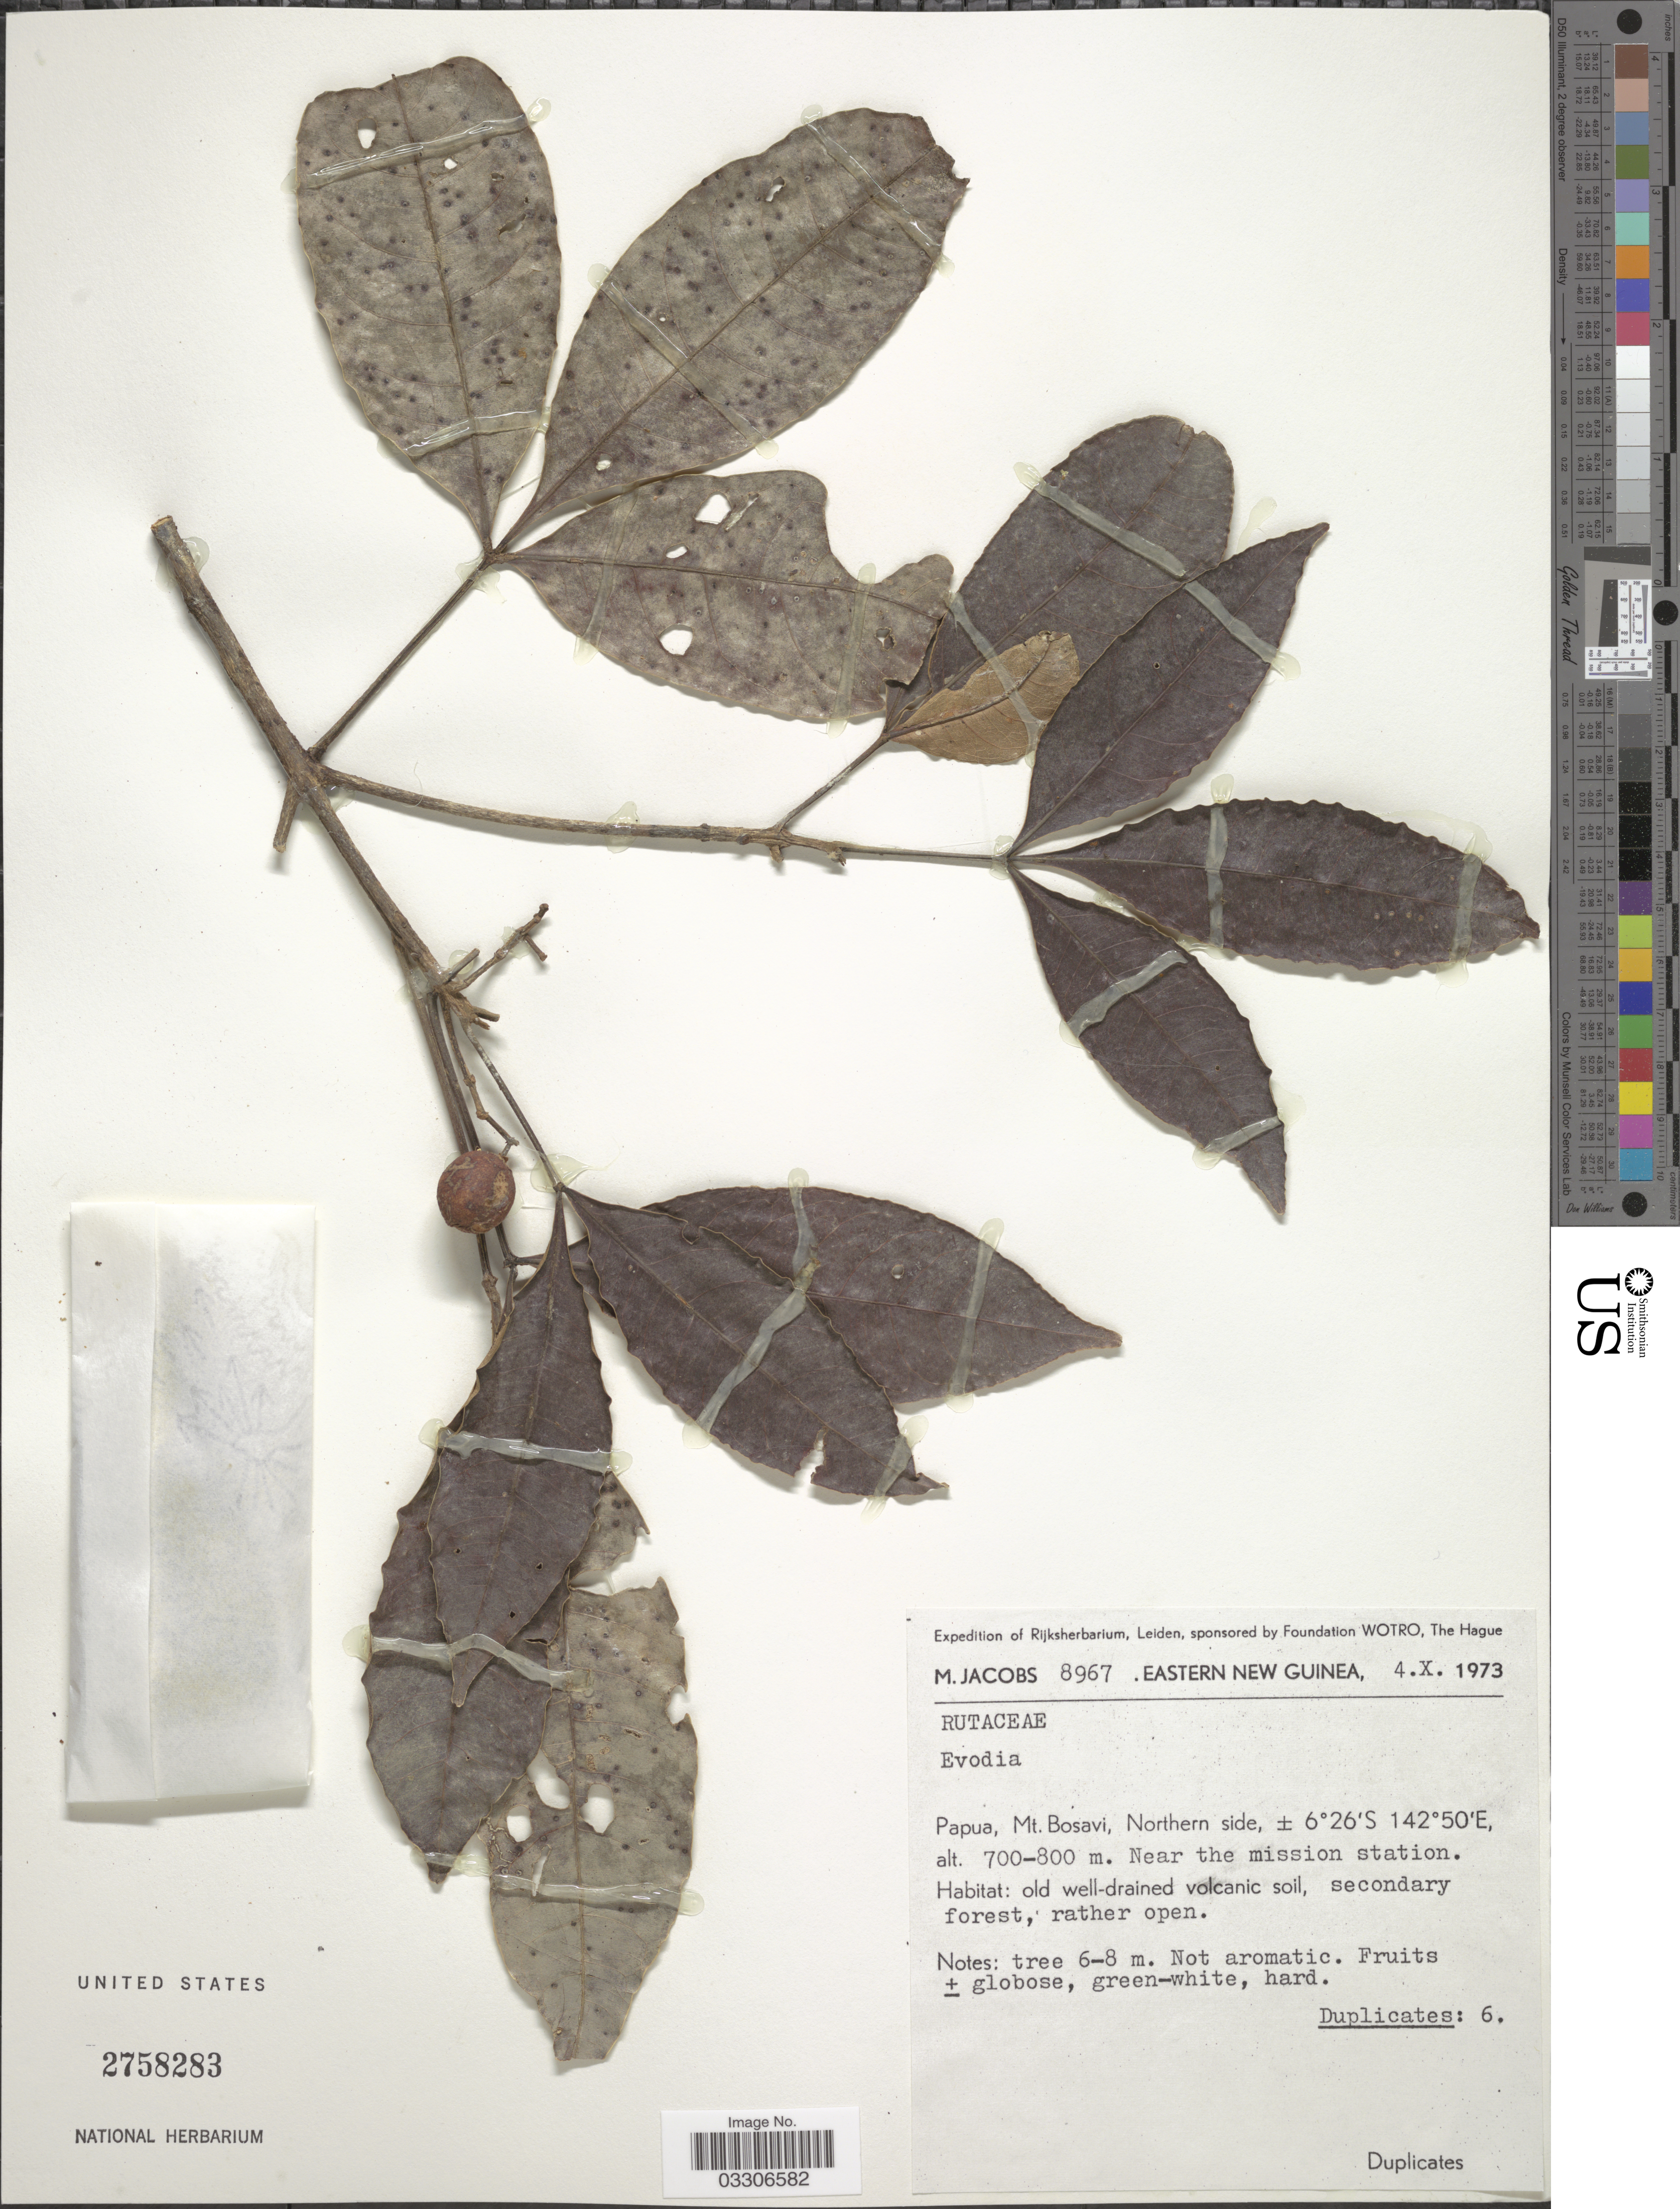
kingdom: Plantae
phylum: Tracheophyta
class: Magnoliopsida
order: Sapindales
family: Rutaceae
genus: Acronychia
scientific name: Acronychia trifoliolata var. ampla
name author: T.G. Hartley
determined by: Hartley, T. G.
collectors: M. Jacobs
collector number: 8967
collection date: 1973-10-04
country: Papua New Guinea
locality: Eastern New Guinea. Papua, Mt. Bosavi, Northern side. Near the mission station.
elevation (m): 700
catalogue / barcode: US 2758283